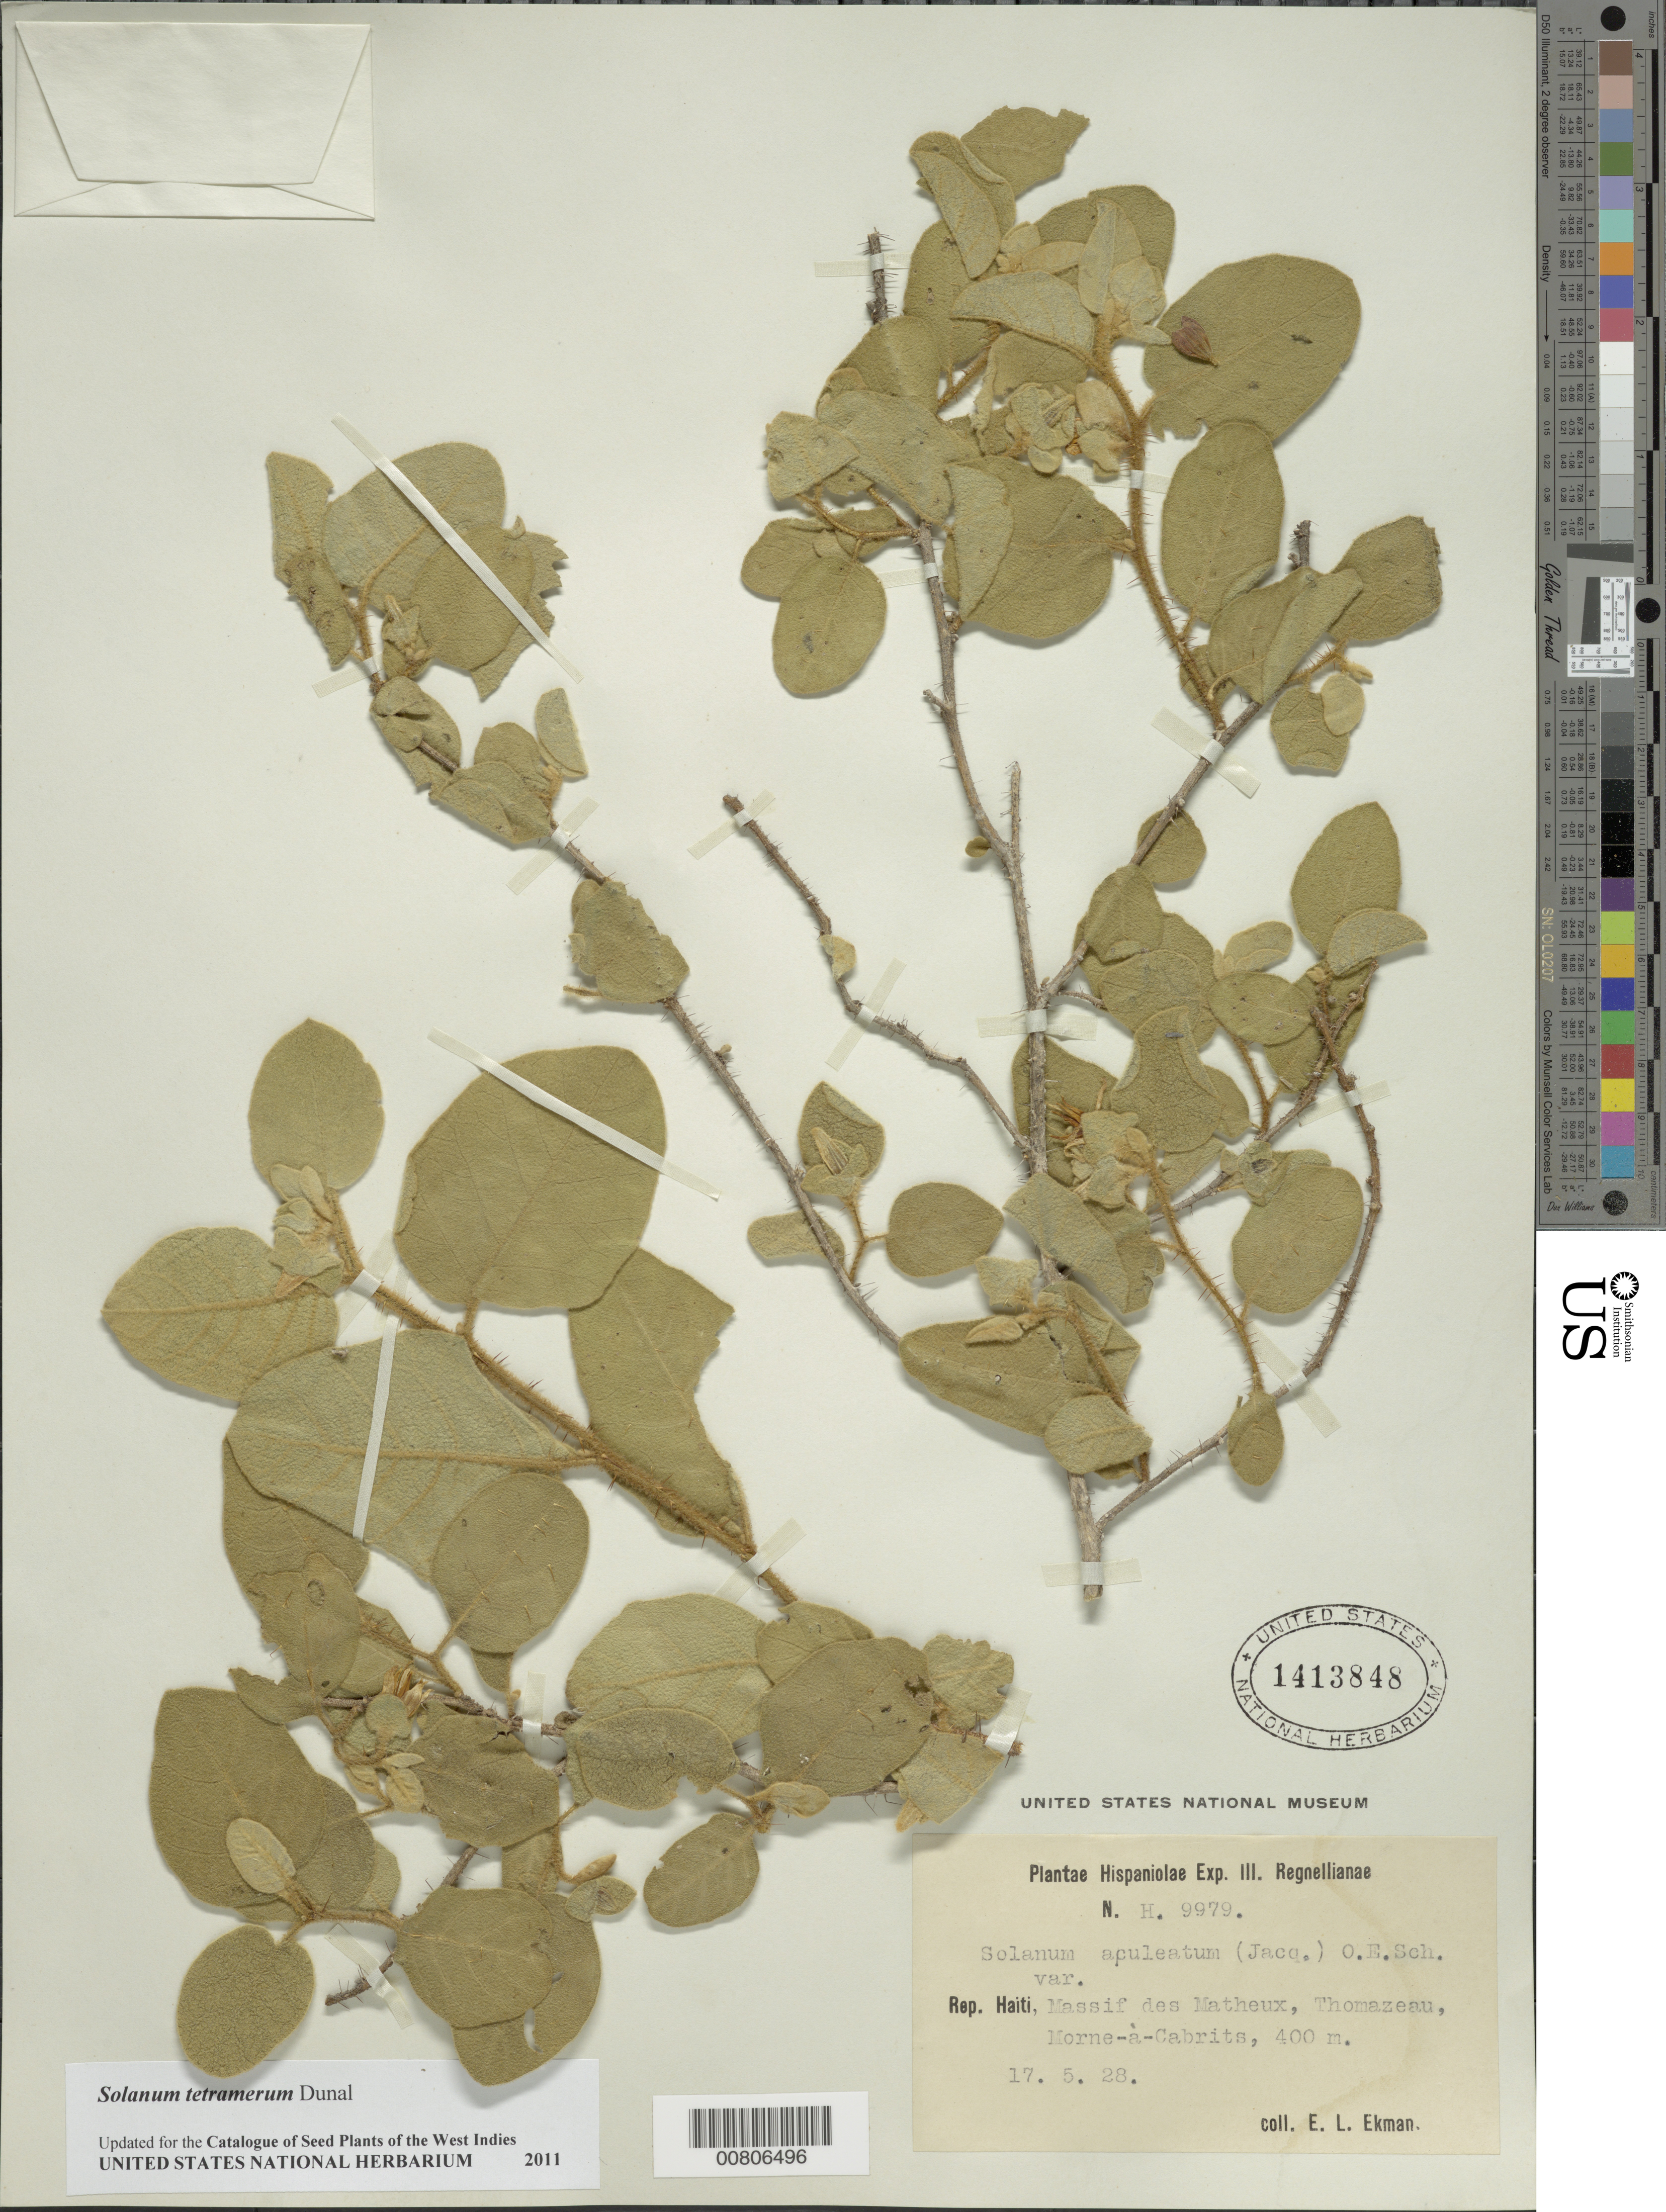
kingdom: Plantae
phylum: Tracheophyta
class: Magnoliopsida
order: Solanales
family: Solanaceae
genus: Solanum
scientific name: Solanum aquartia var. aquartia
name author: Dunal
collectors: E. L. Ekman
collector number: H 9979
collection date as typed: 17 May 1928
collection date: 1928-05-17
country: Haiti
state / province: Ouest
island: Hispaniola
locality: Massif des matheus, Thomazeau, Morne-à-Cabrits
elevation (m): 400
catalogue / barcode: US 1413848